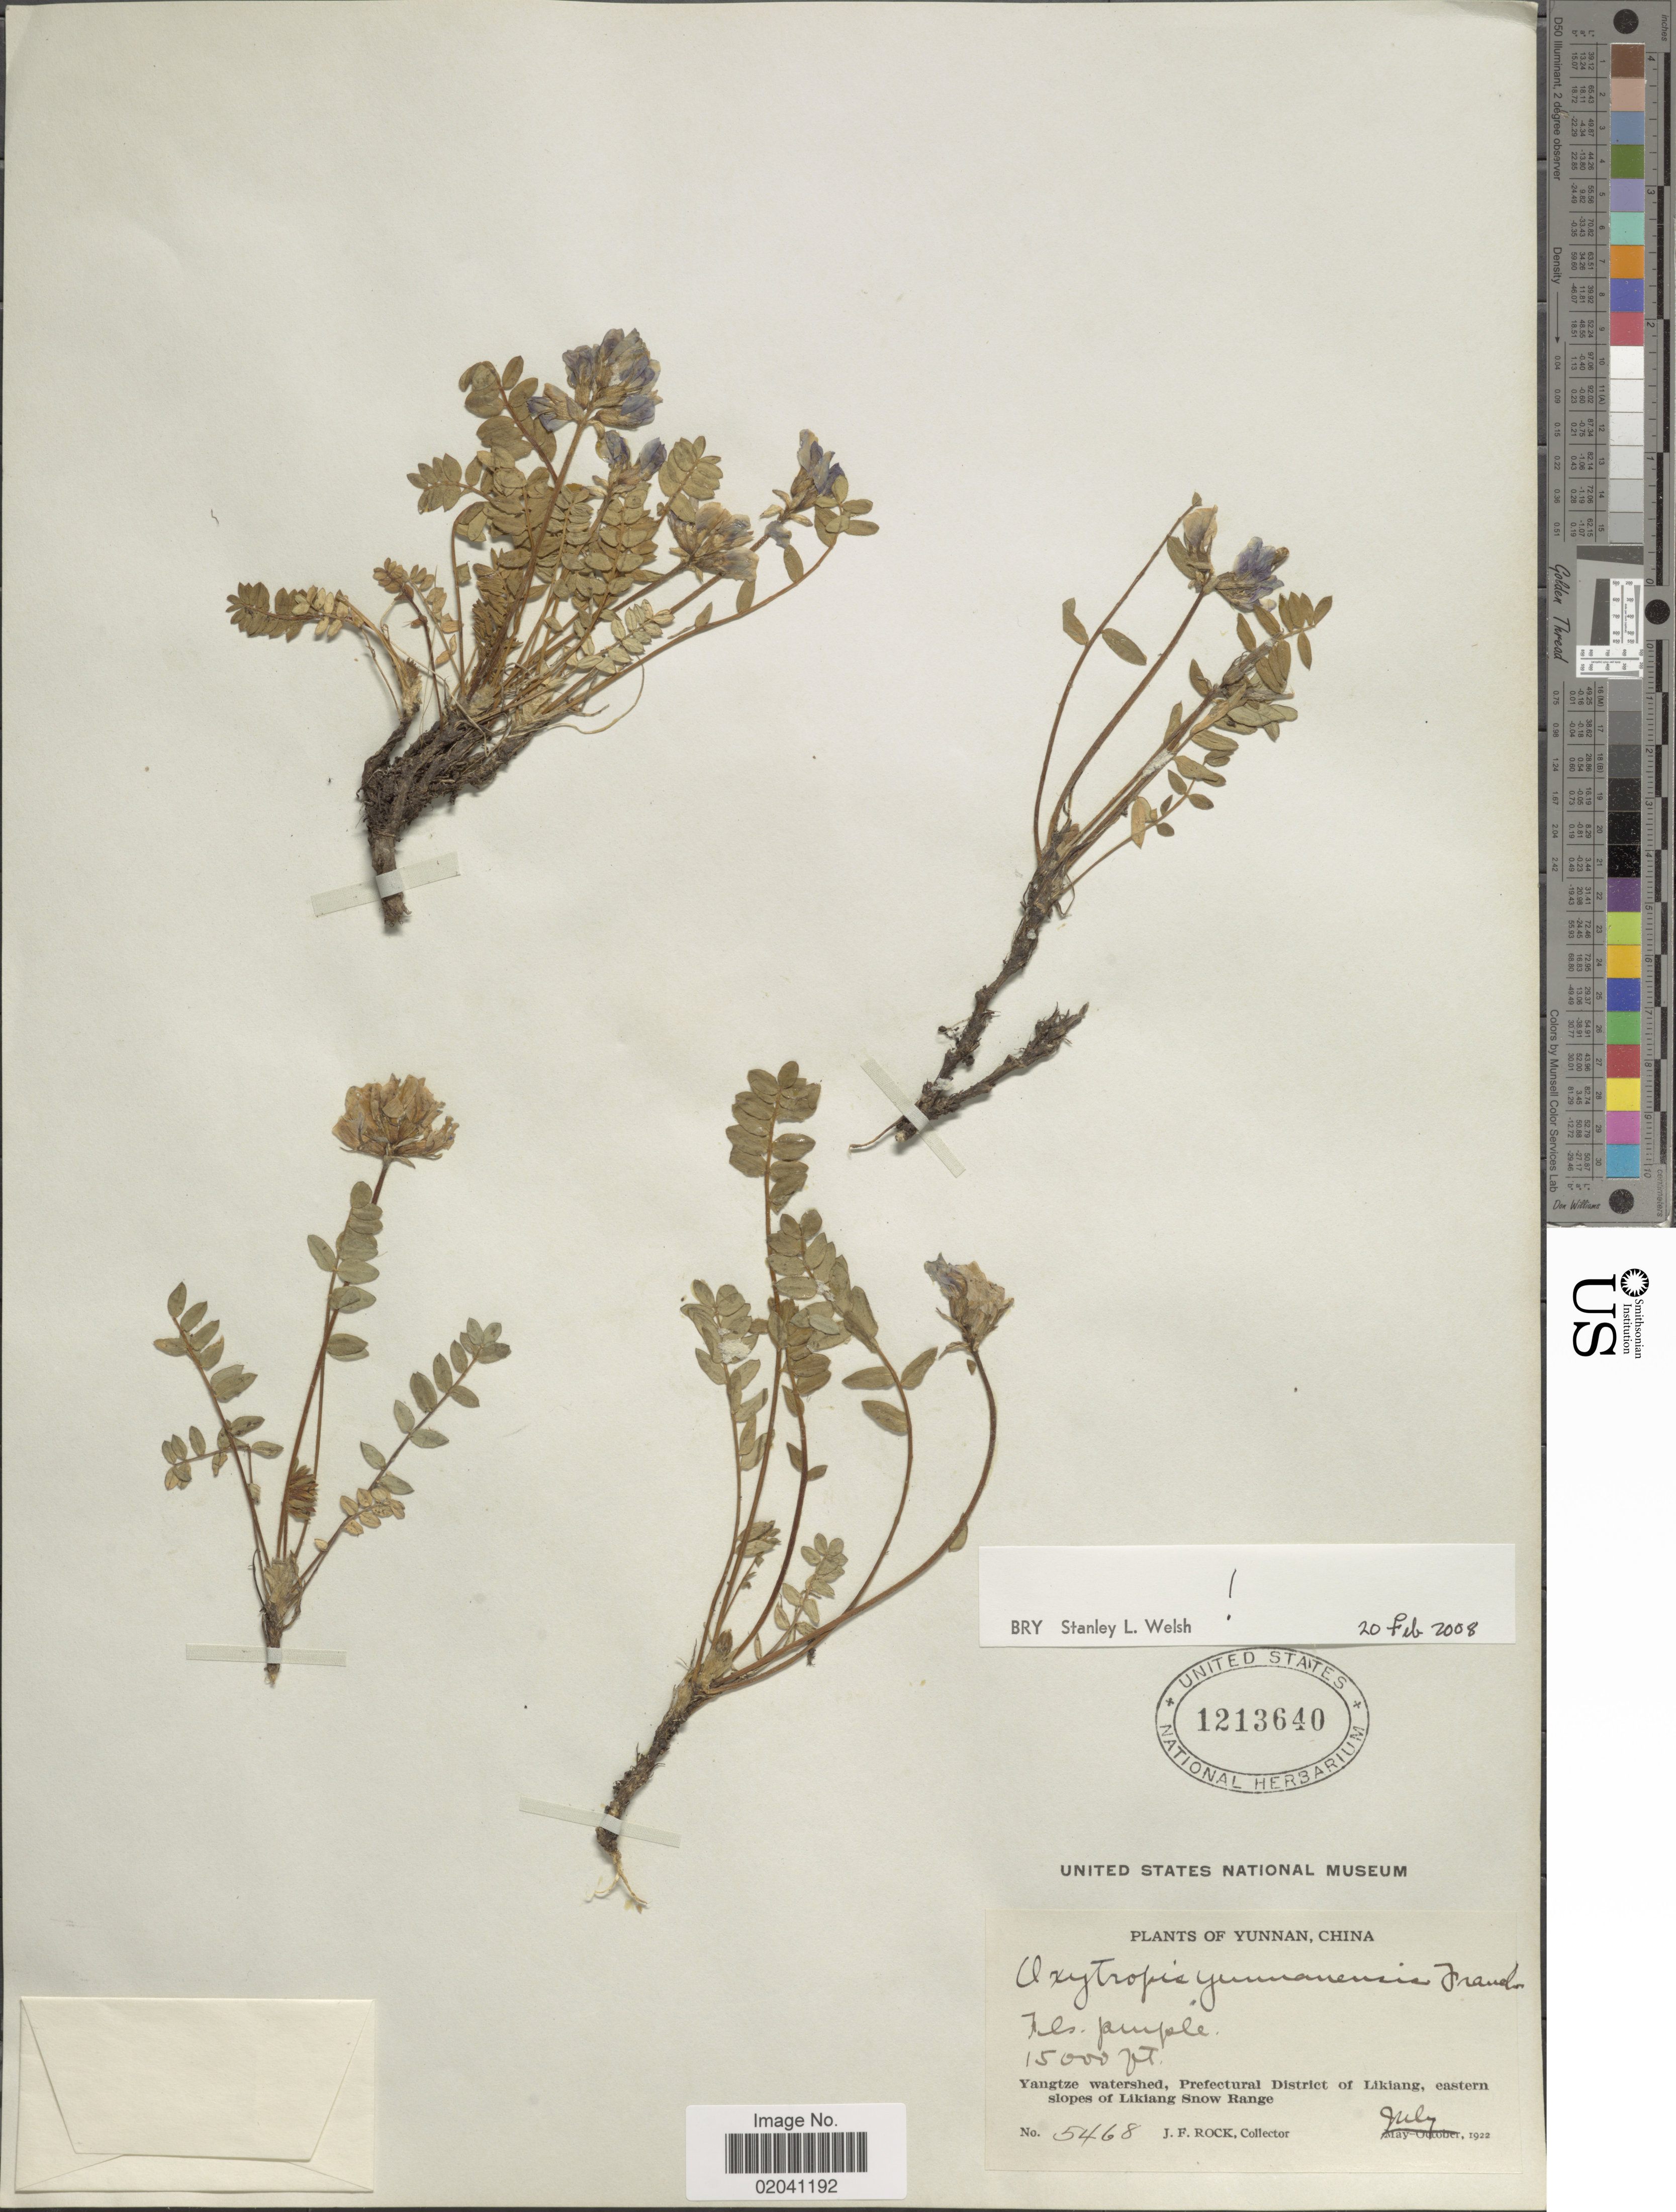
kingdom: Plantae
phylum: Tracheophyta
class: Magnoliopsida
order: Fabales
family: Fabaceae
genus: Oxytropis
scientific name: Oxytropis yunnanensis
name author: Franch.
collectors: J. Rock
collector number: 5468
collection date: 1922-07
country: China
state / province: Yunnan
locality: Yangtze watershed, Prefecturural District of Likiang, eastern slopes of Likiang Snow Range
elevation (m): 4572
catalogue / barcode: US 1213640